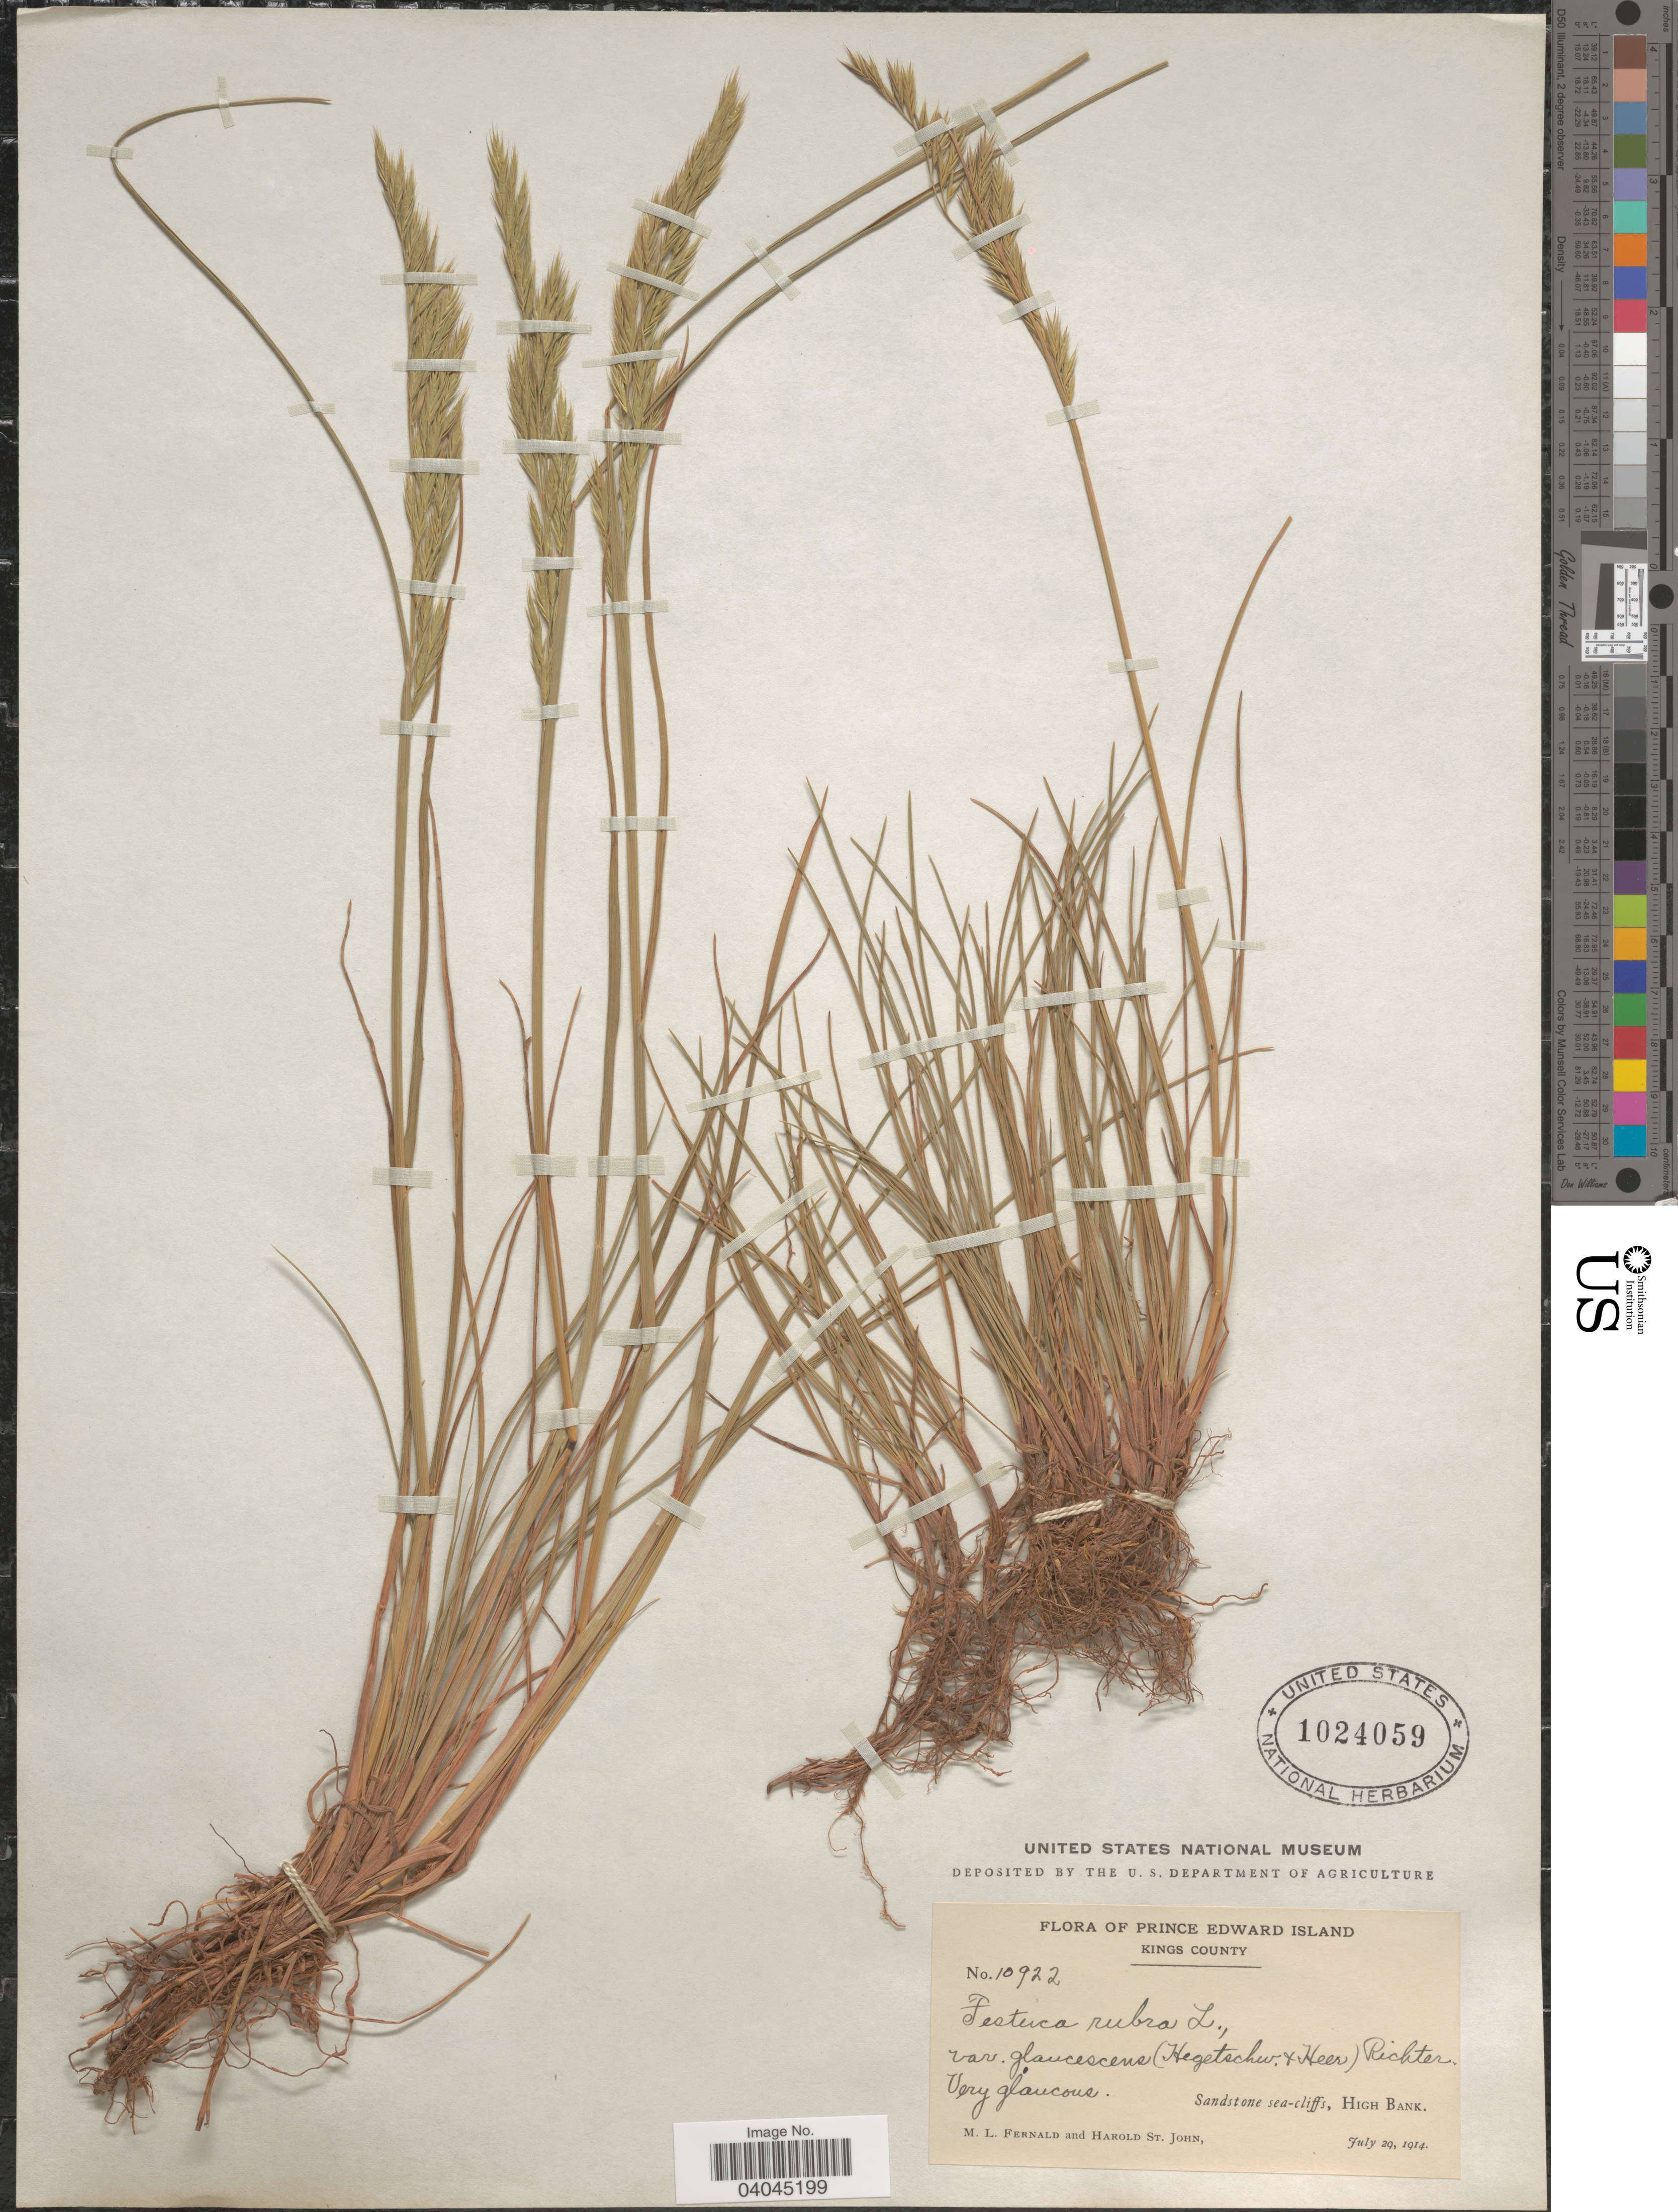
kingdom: Plantae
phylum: Tracheophyta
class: Liliopsida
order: Poales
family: Poaceae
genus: Festuca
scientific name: Festuca rubra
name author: L.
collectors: M. L. Fernald & H. St. John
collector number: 10922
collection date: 1914-07-29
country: Canada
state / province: Prince Edward Island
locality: Kings County. High Bank.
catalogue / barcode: US 1024059